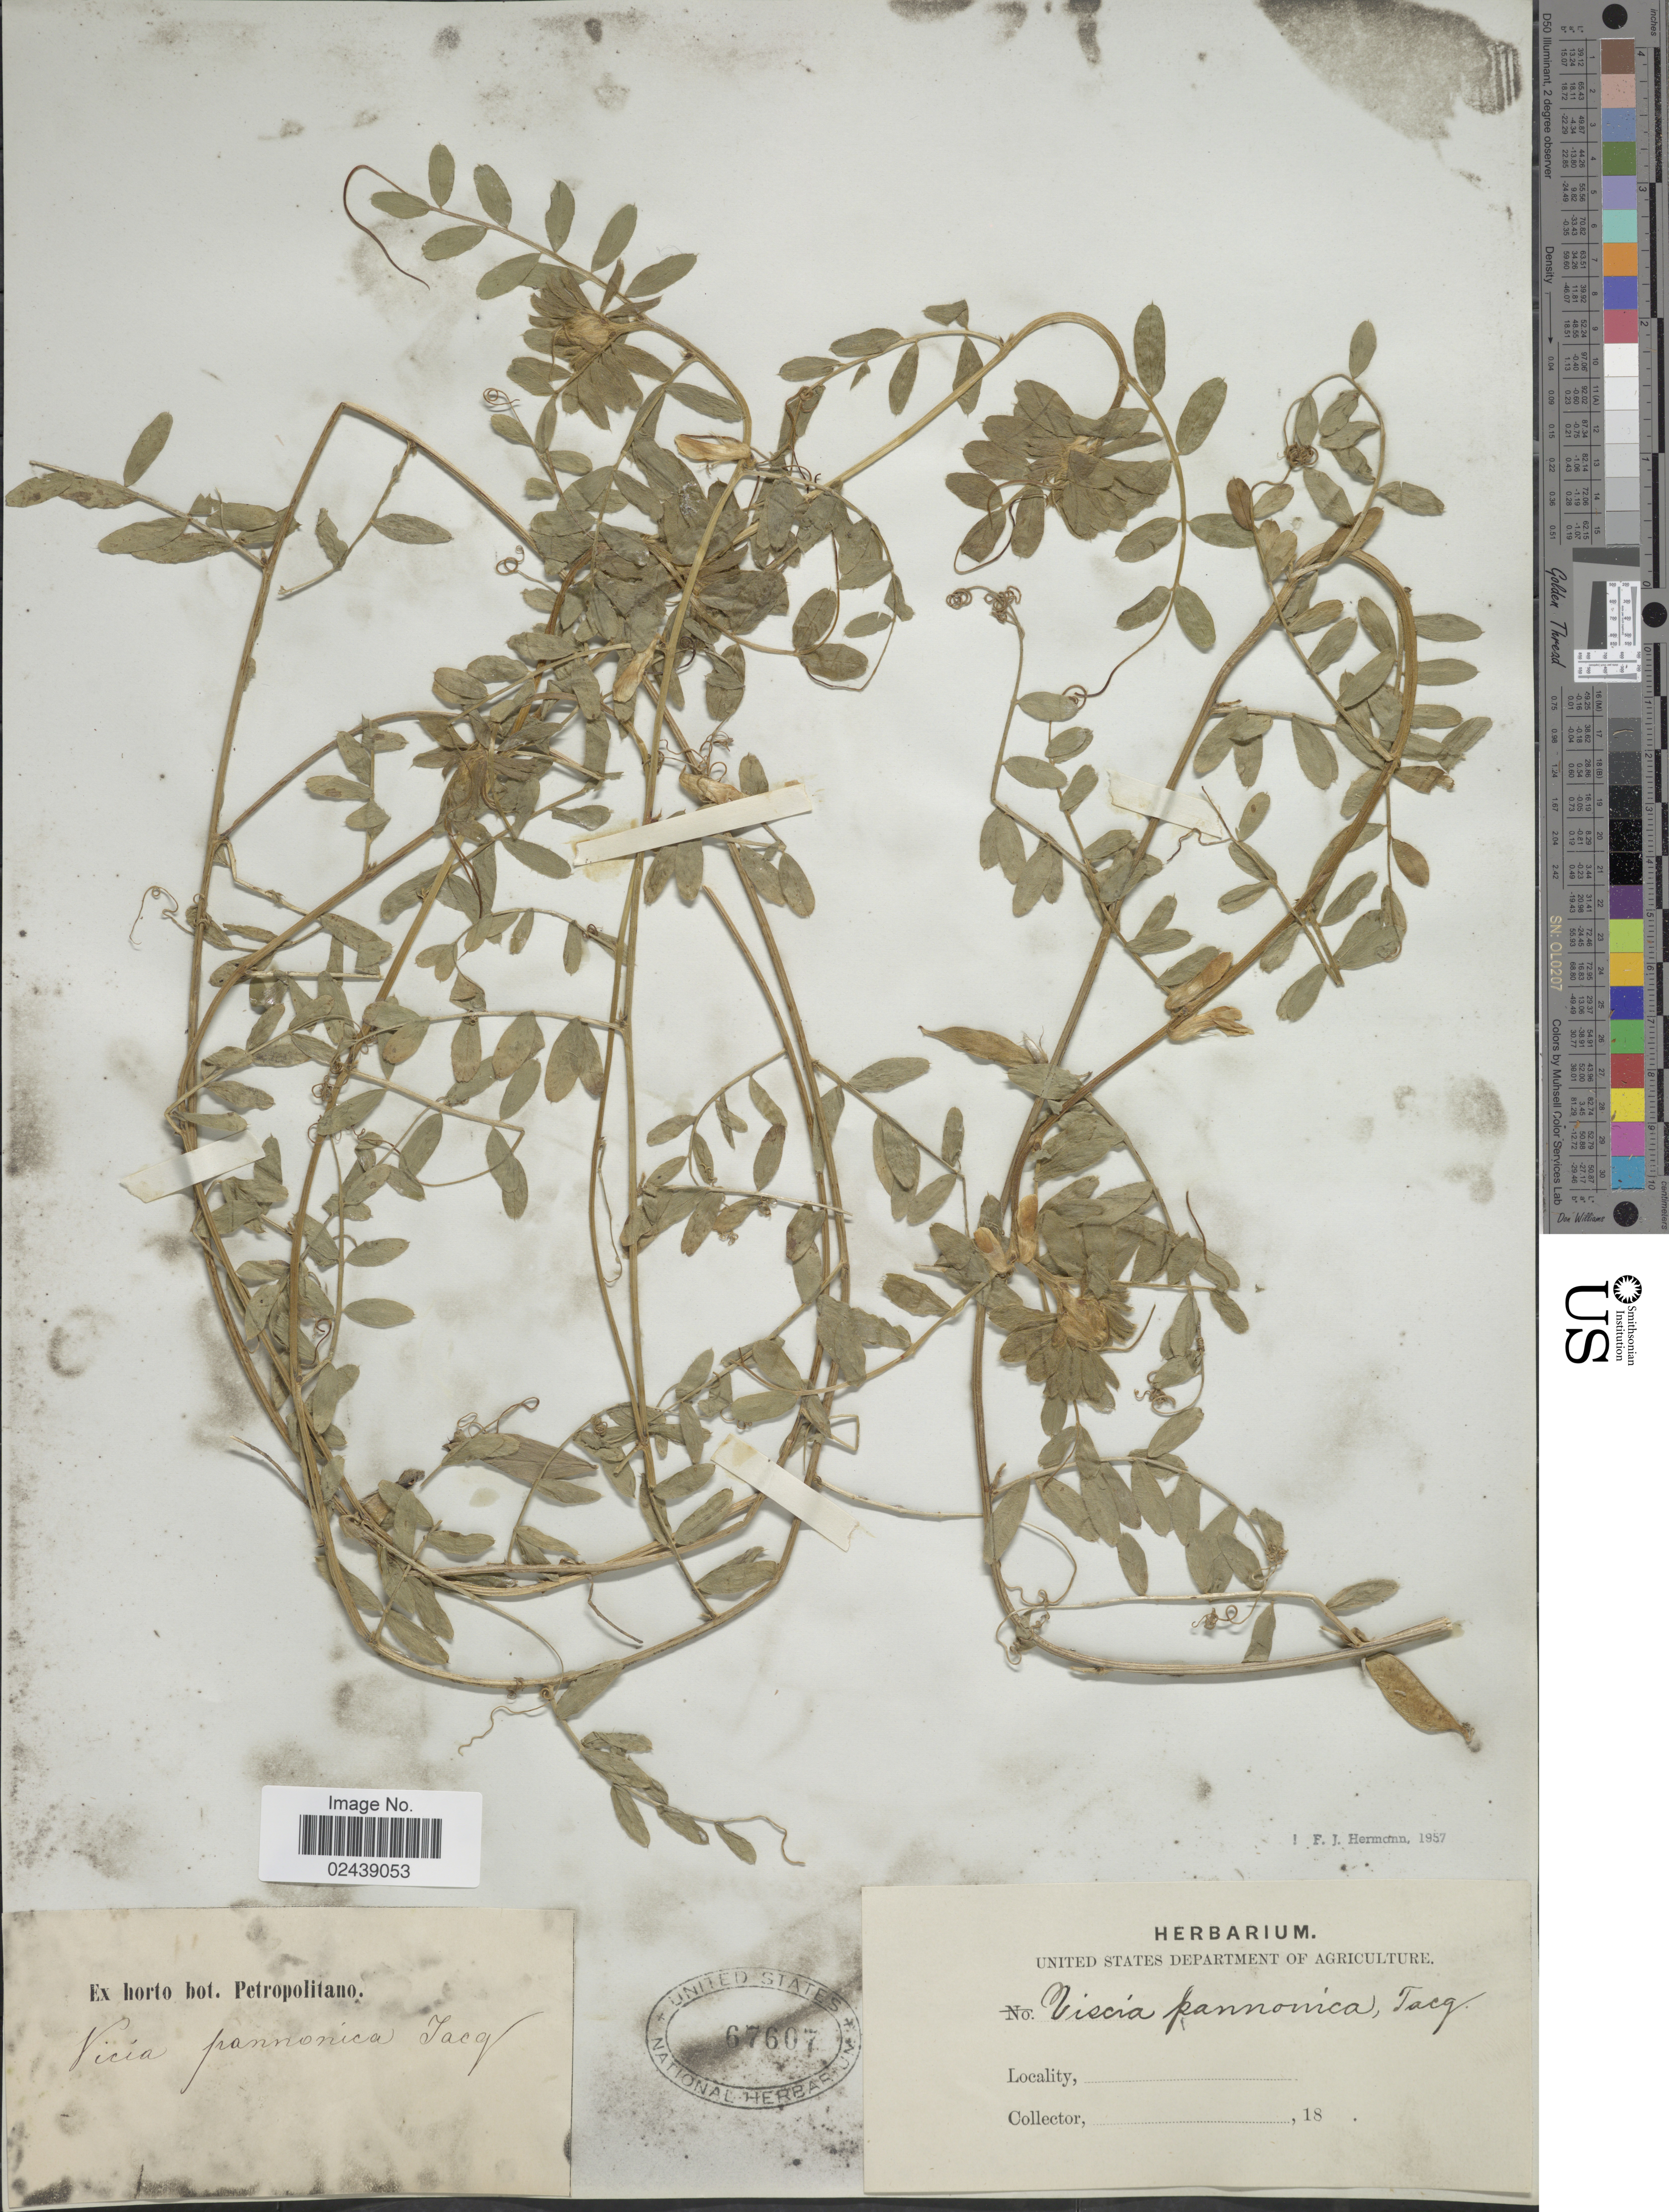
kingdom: Plantae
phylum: Tracheophyta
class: Magnoliopsida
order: Fabales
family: Fabaceae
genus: Vicia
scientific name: Vicia pannonica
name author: Crantz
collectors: ex Horto Bot. Petropolitano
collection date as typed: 18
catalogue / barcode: US 67607